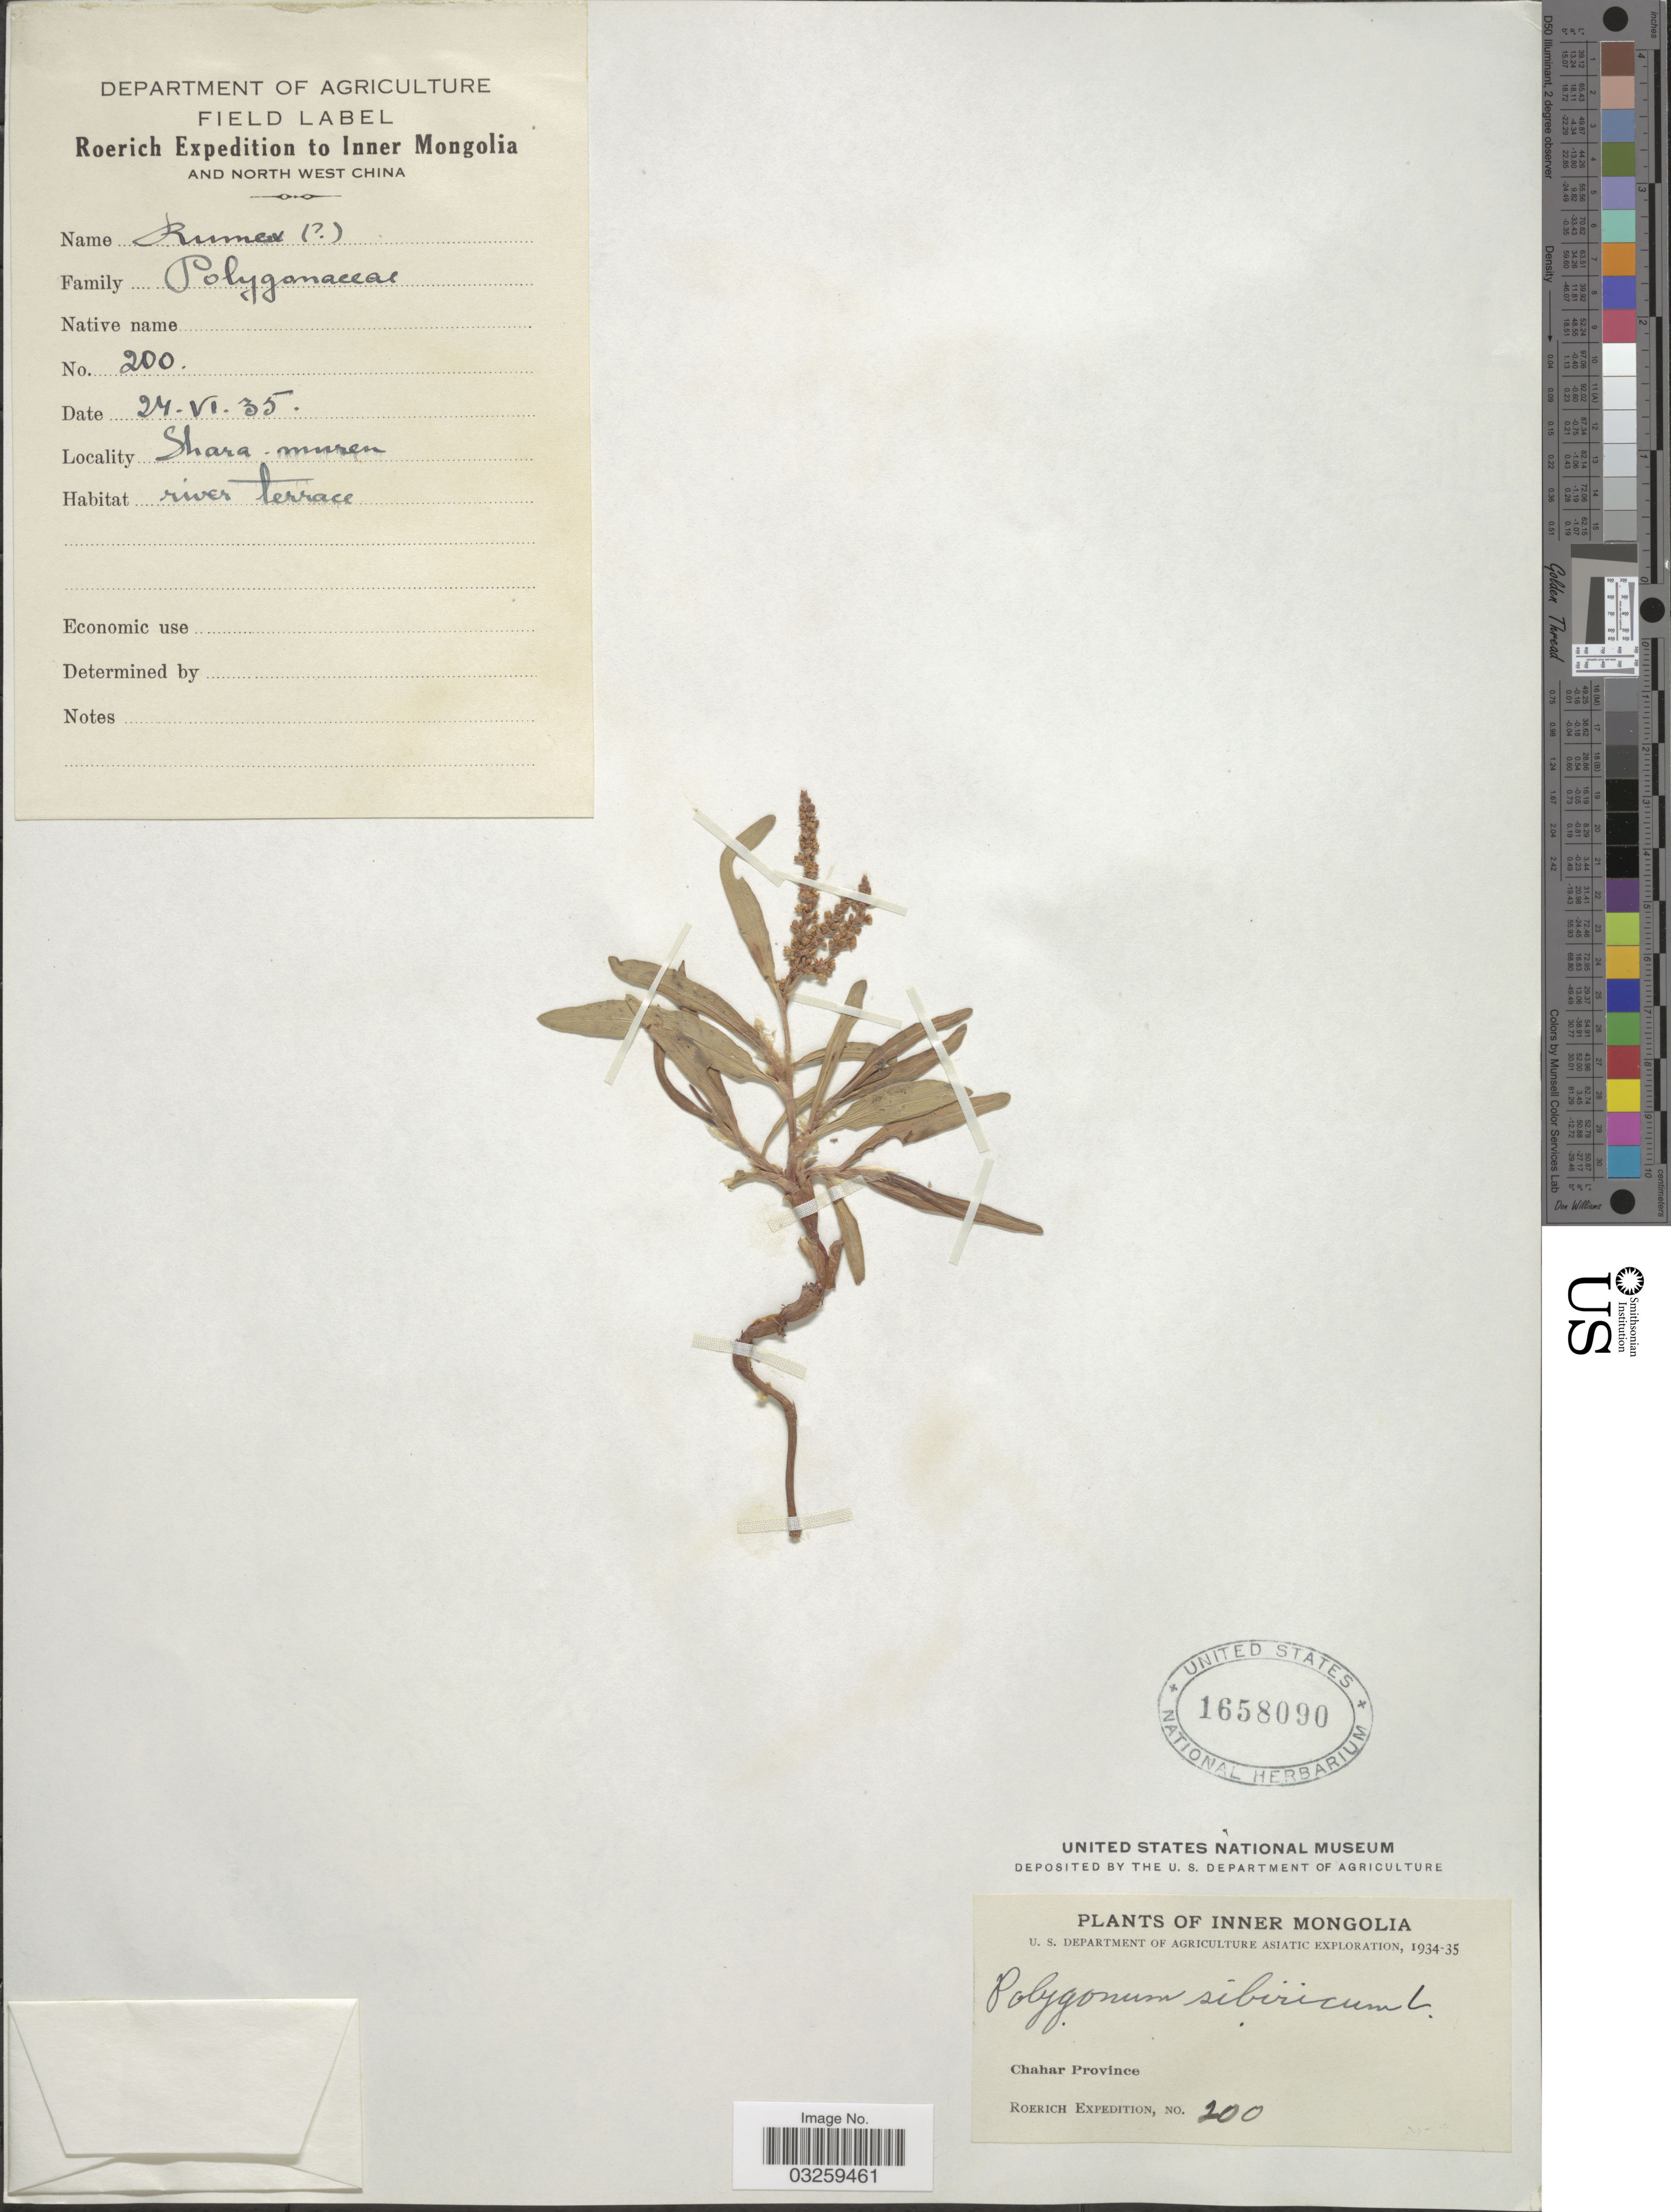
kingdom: Plantae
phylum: Tracheophyta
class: Magnoliopsida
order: Caryophyllales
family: Polygonaceae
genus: Knorringia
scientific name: Knorringia sibirica subsp. sibirica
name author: (Laxm.) Tzvelev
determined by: Strong, Mark T., (BOT), Smithsonian Institution - National Museum of Natural History (UNITED STATES)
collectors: Roerich Expedition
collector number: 200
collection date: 1935-06-24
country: China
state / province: Nei Monggol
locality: Inner Mongolia, North West, Chahar Province, Shara-muren.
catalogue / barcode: US 1658090